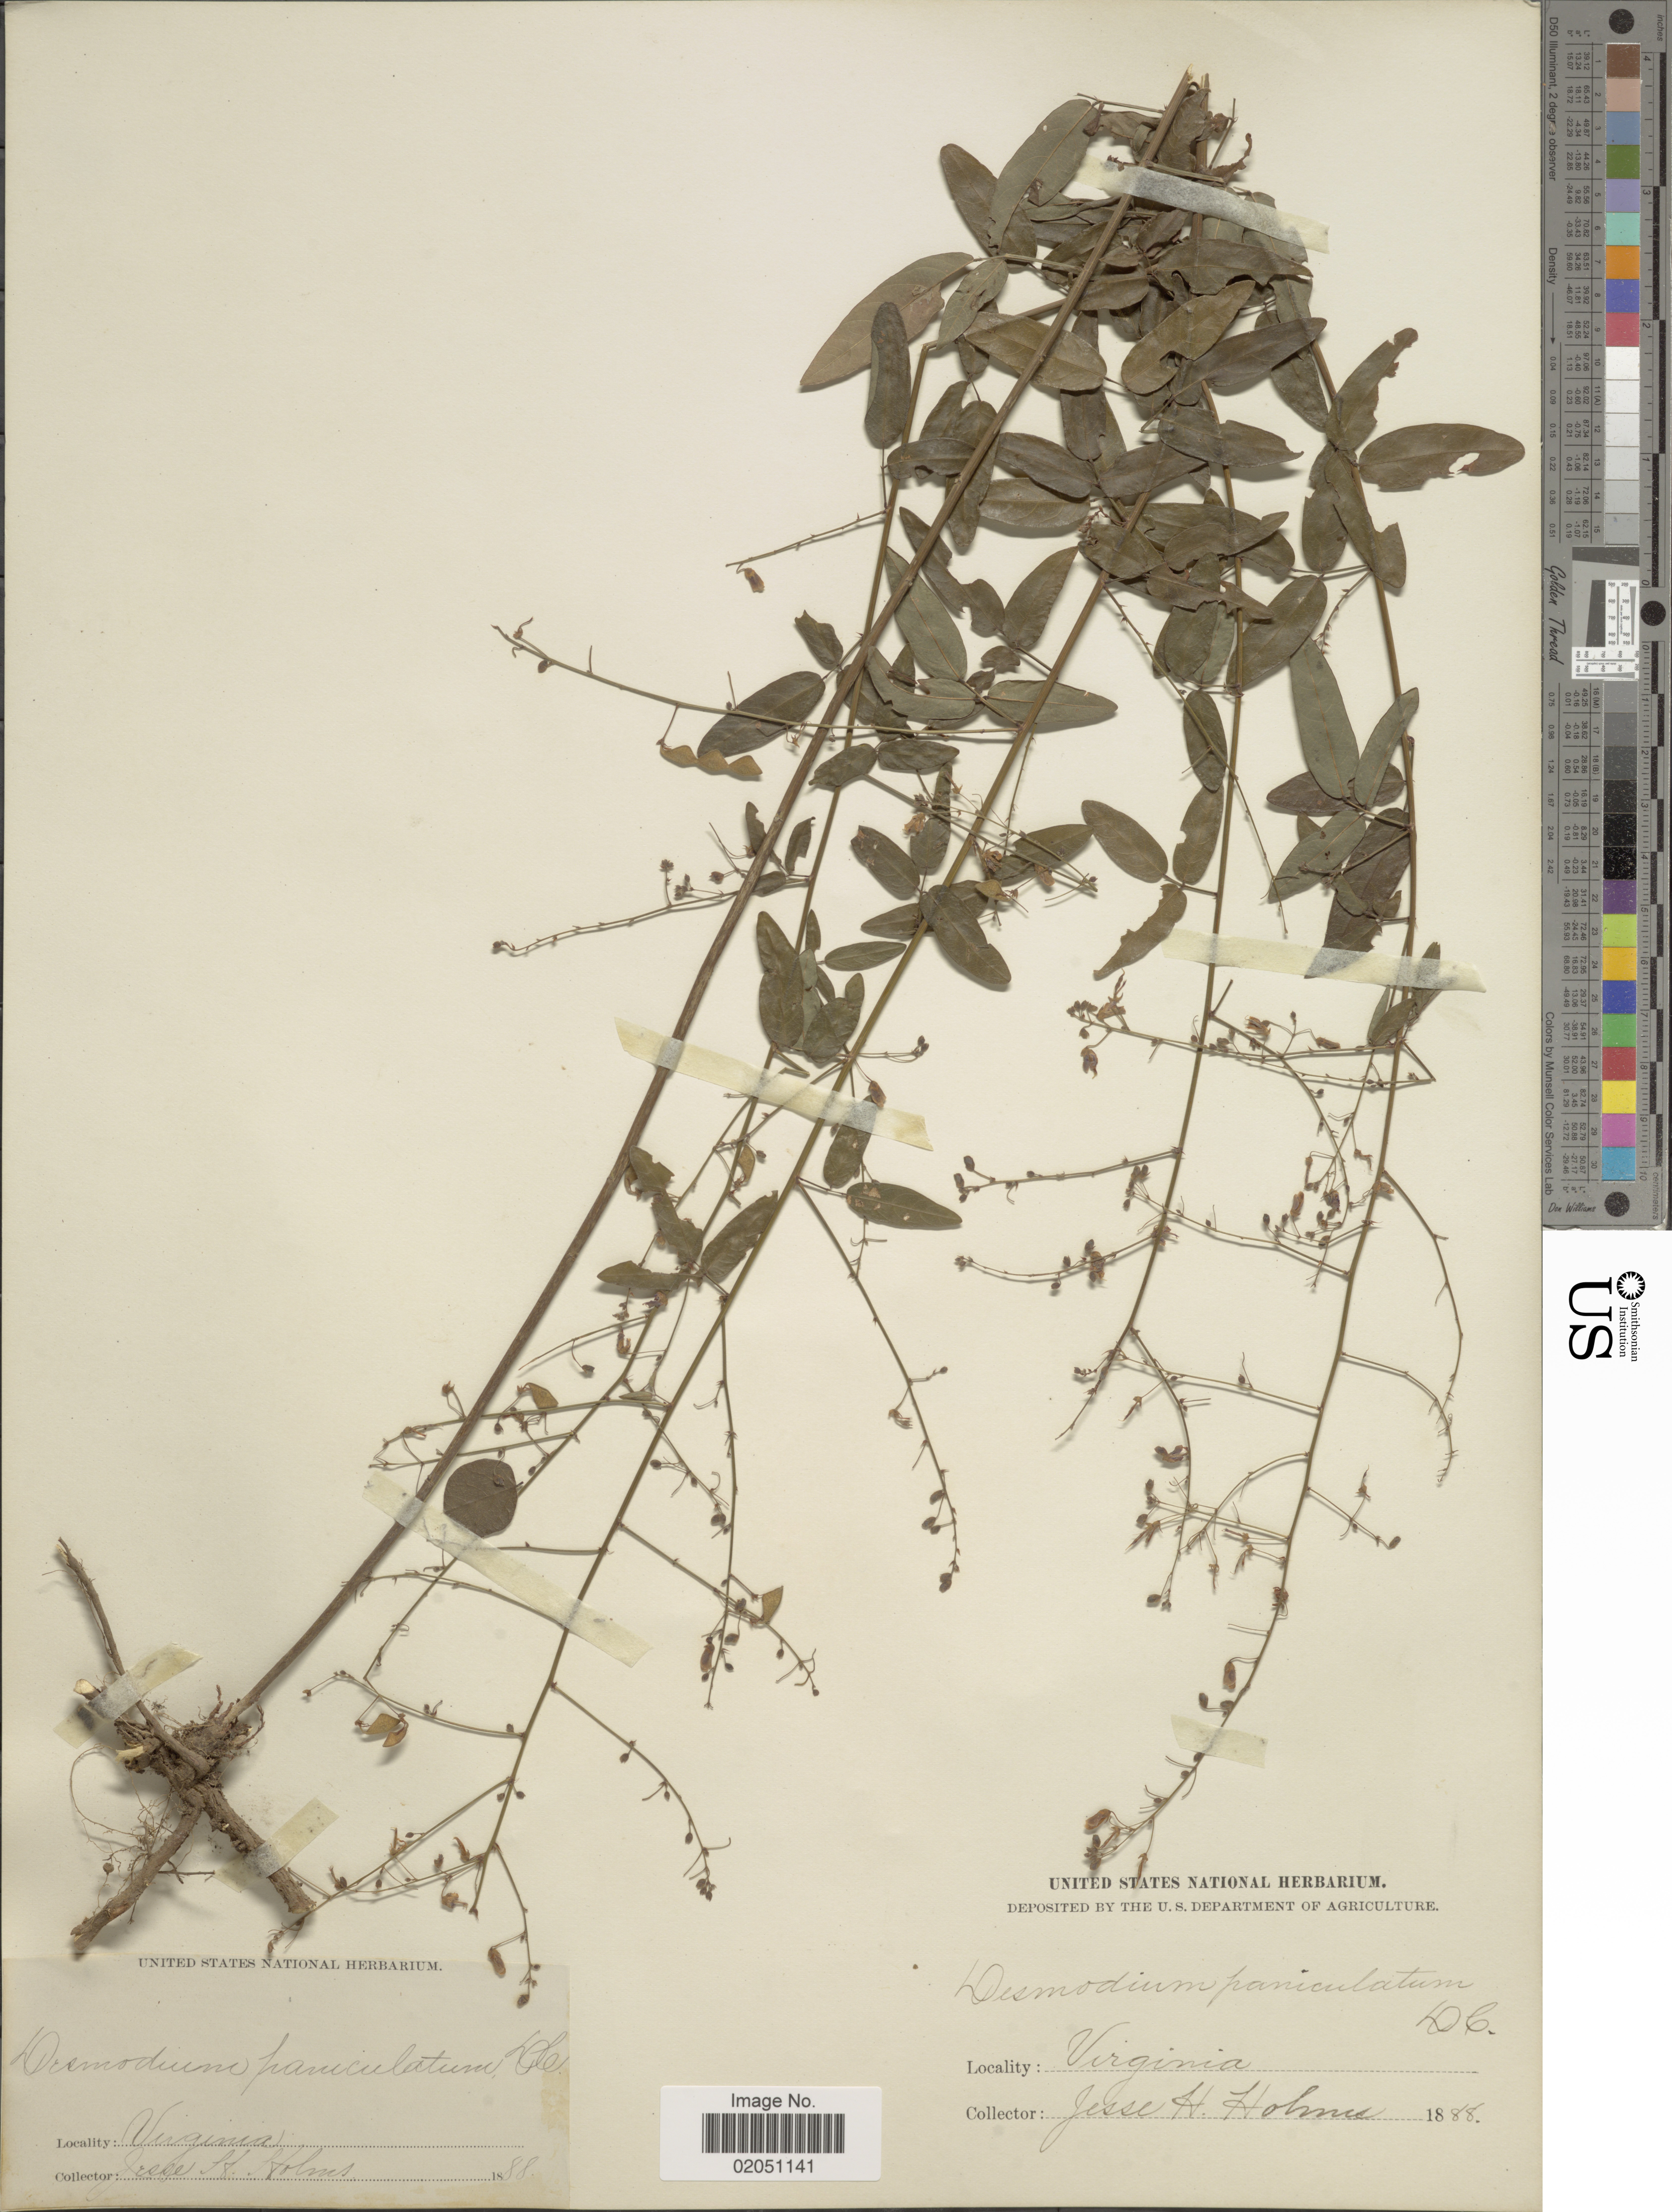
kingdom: Plantae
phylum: Tracheophyta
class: Magnoliopsida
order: Fabales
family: Fabaceae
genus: Desmodium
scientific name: Desmodium paniculatum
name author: (L.) DC.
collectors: J. Holmes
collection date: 1888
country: United States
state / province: Virginia